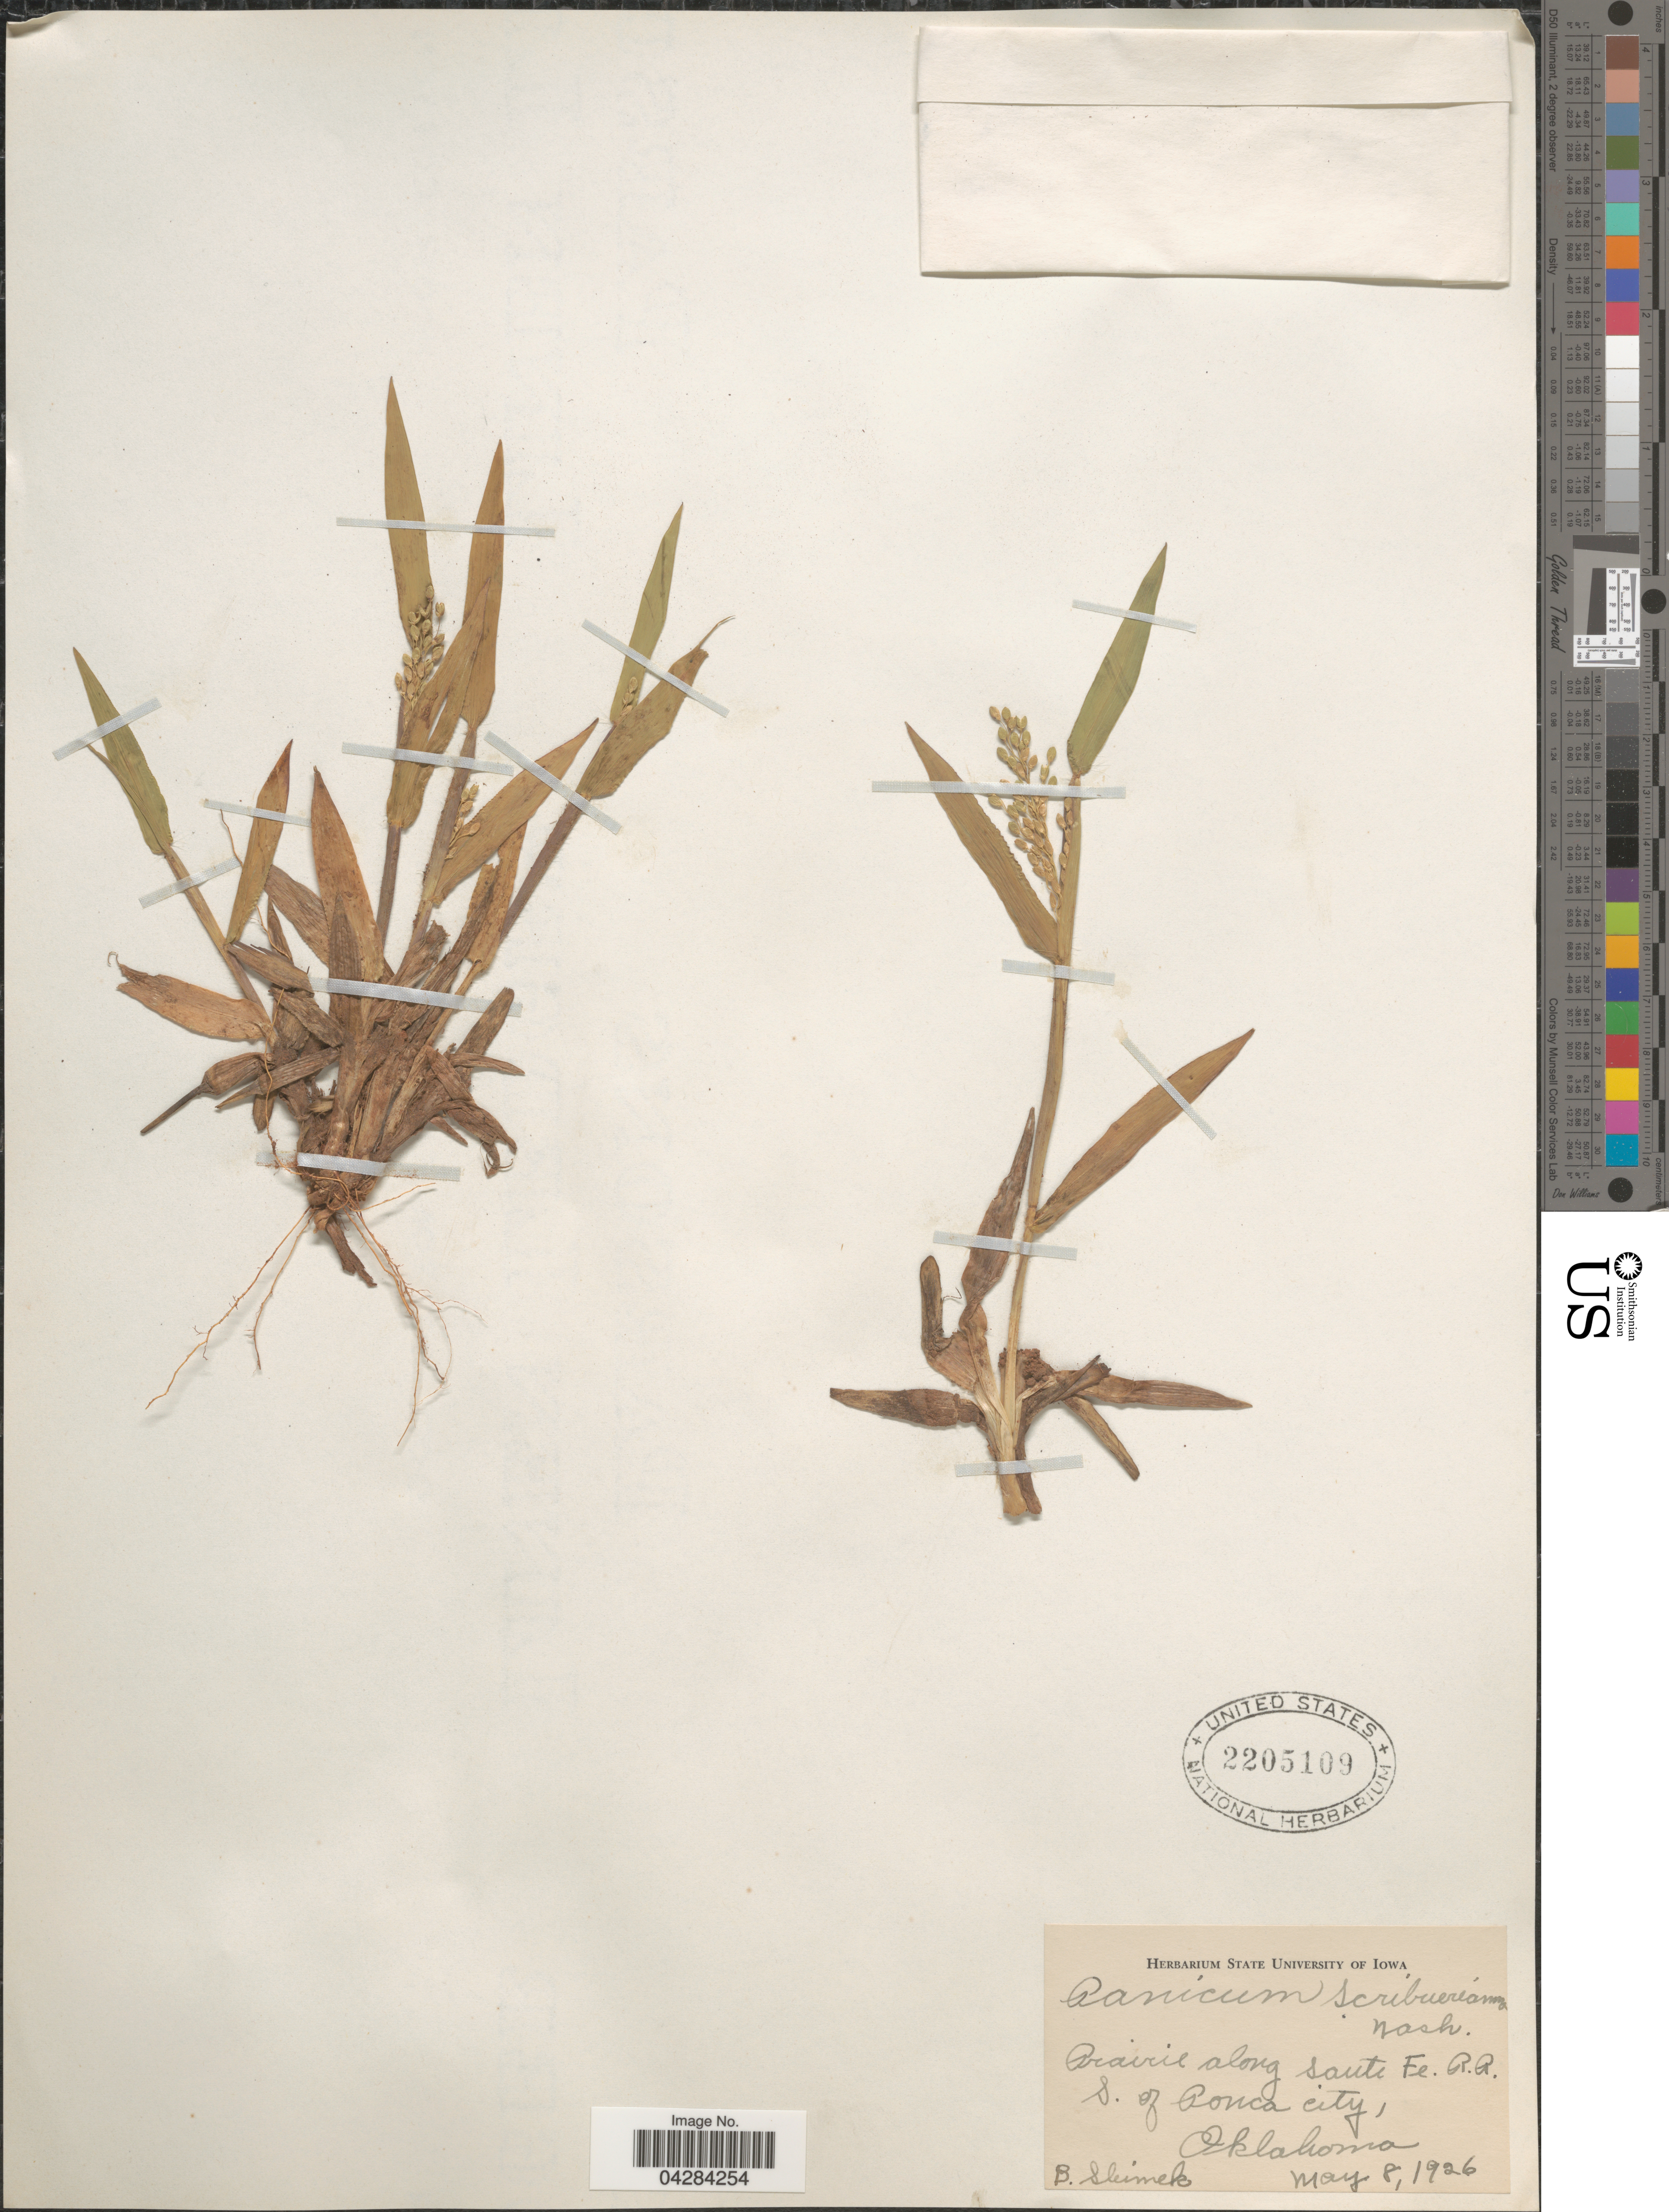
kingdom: Plantae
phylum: Tracheophyta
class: Liliopsida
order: Poales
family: Poaceae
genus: Dichanthelium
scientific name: Dichanthelium oligosanthes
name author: (Schult.) Gould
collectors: B. Shimek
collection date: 1926-05-08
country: United States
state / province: Oklahoma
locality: Prairie along Sante Fe. R.R. S. of Ponca City.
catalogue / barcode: US 2205109